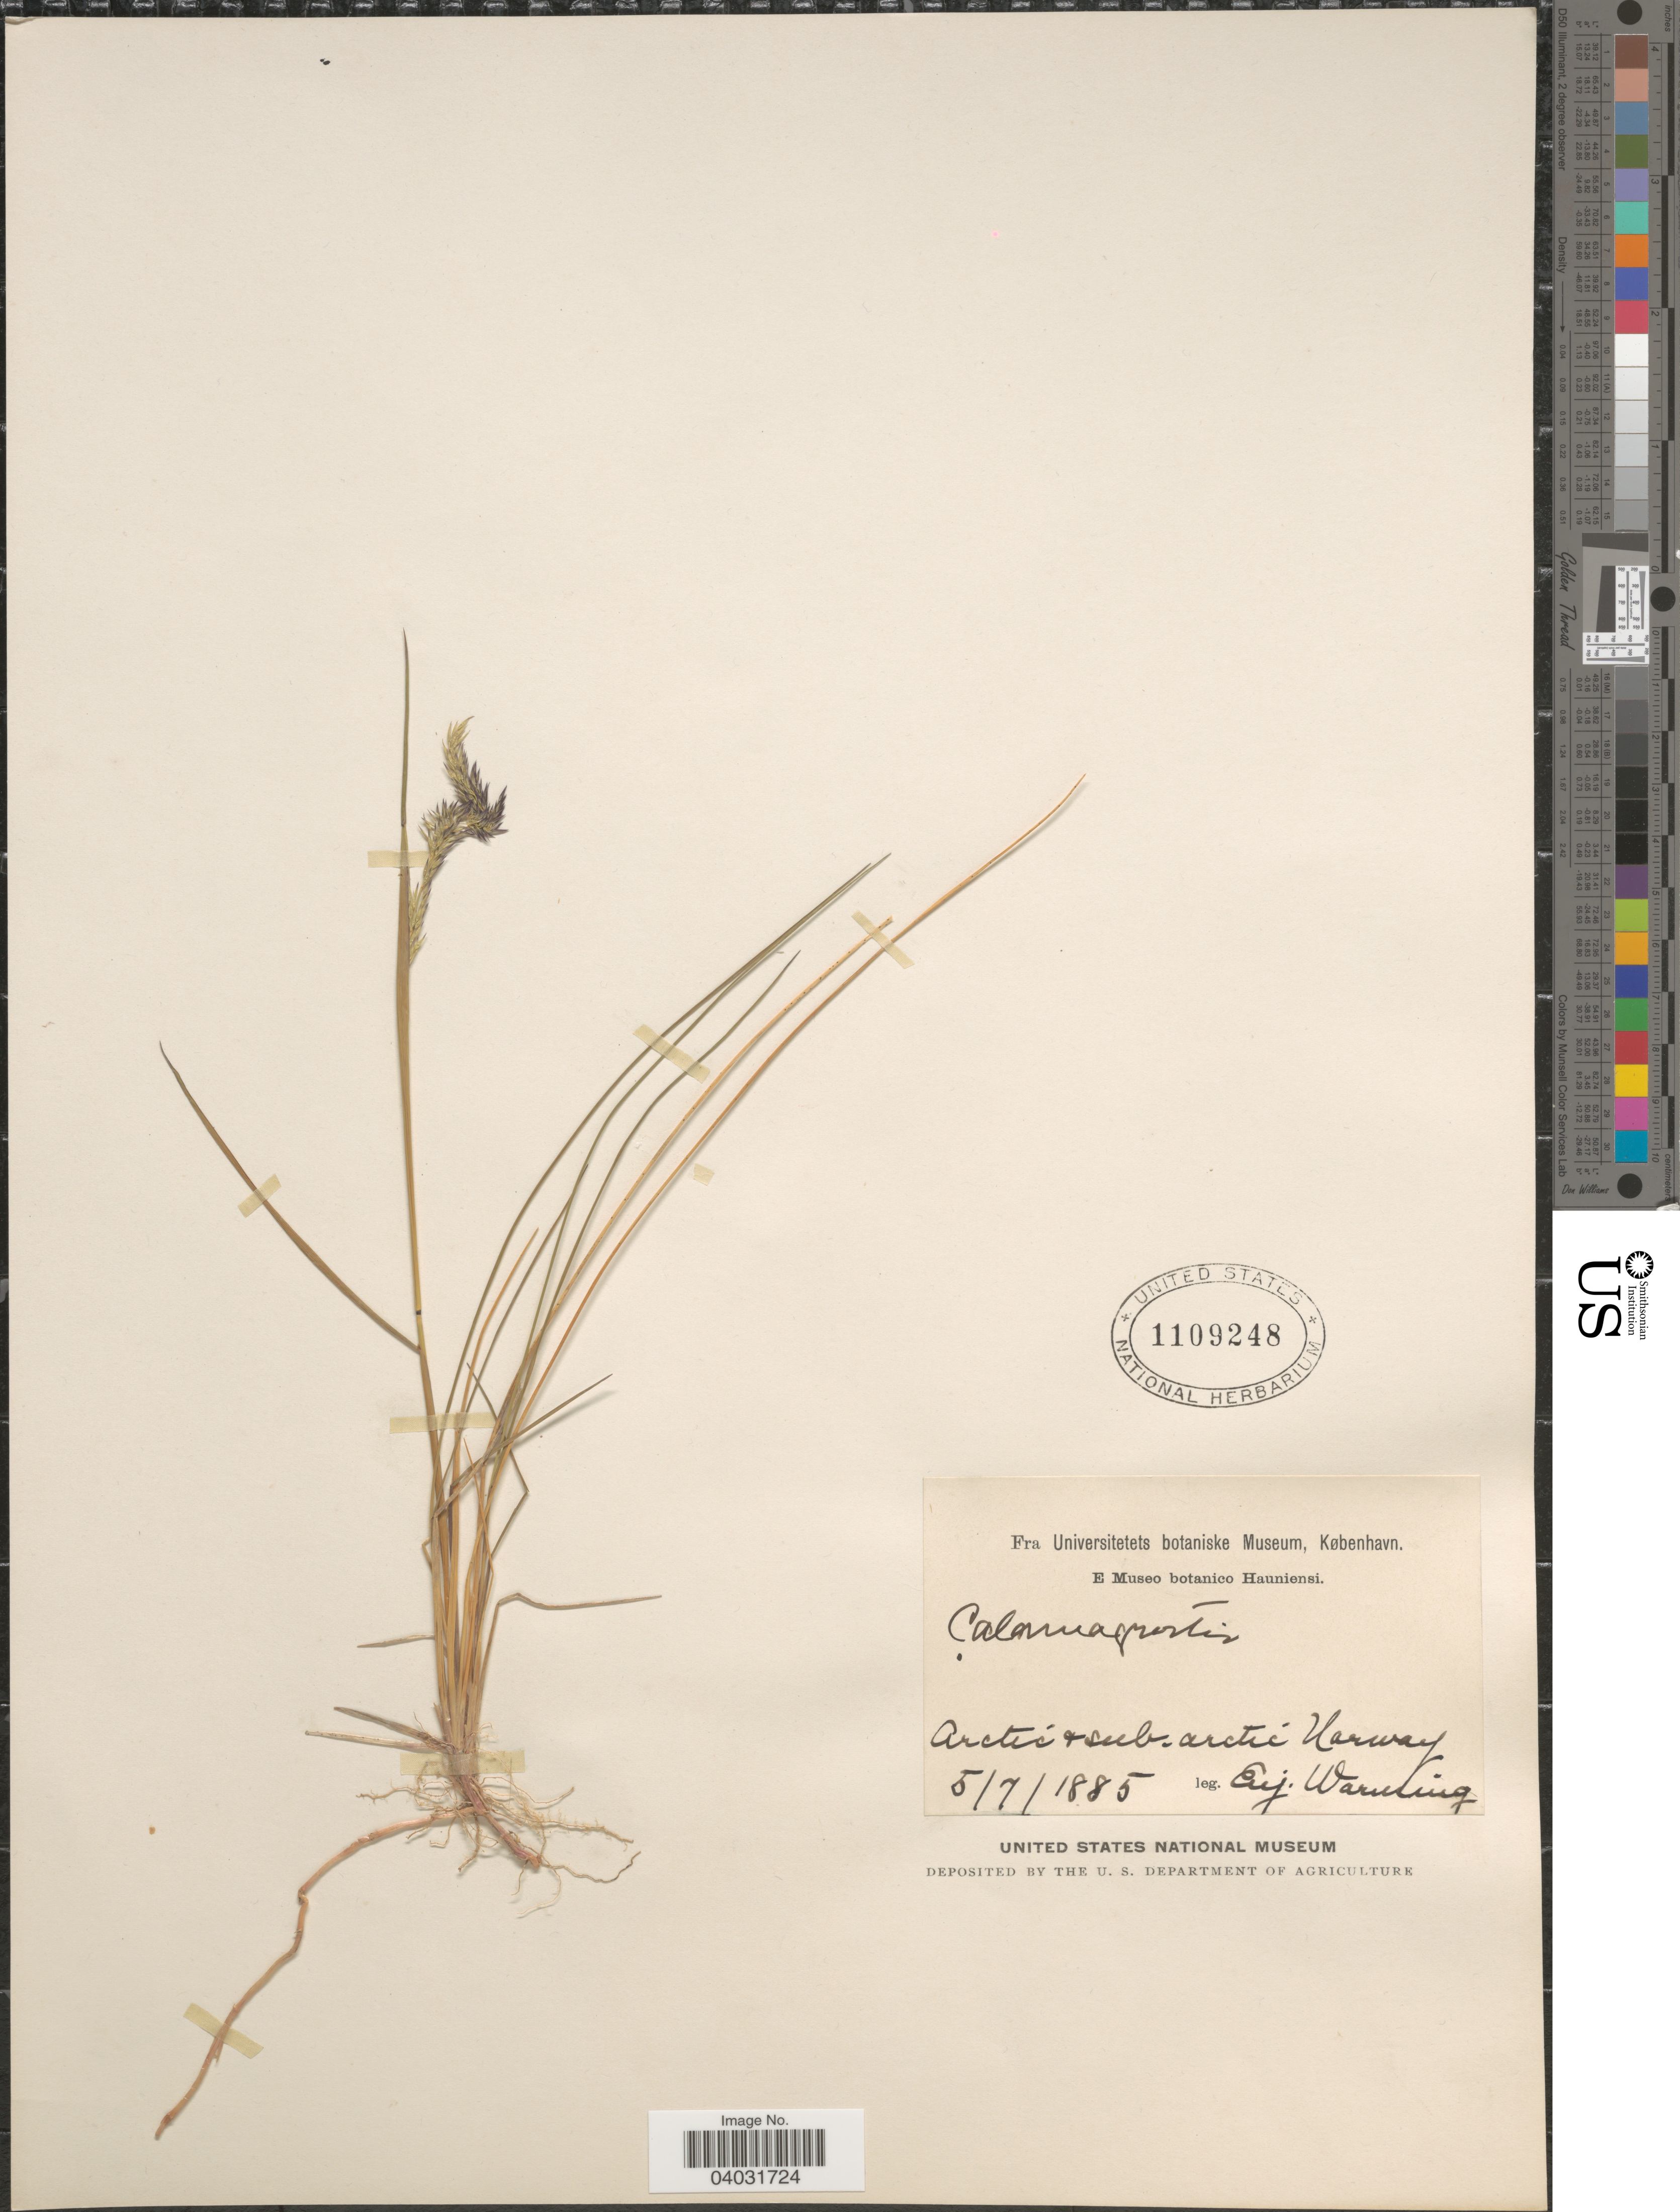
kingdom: Plantae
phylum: Tracheophyta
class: Liliopsida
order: Poales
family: Poaceae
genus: Calamagrostis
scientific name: Calamagrostis sp.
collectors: E. Warming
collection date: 1885-07-05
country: Norway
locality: Arctic & sub-arctic Norway.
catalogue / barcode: US 1109248